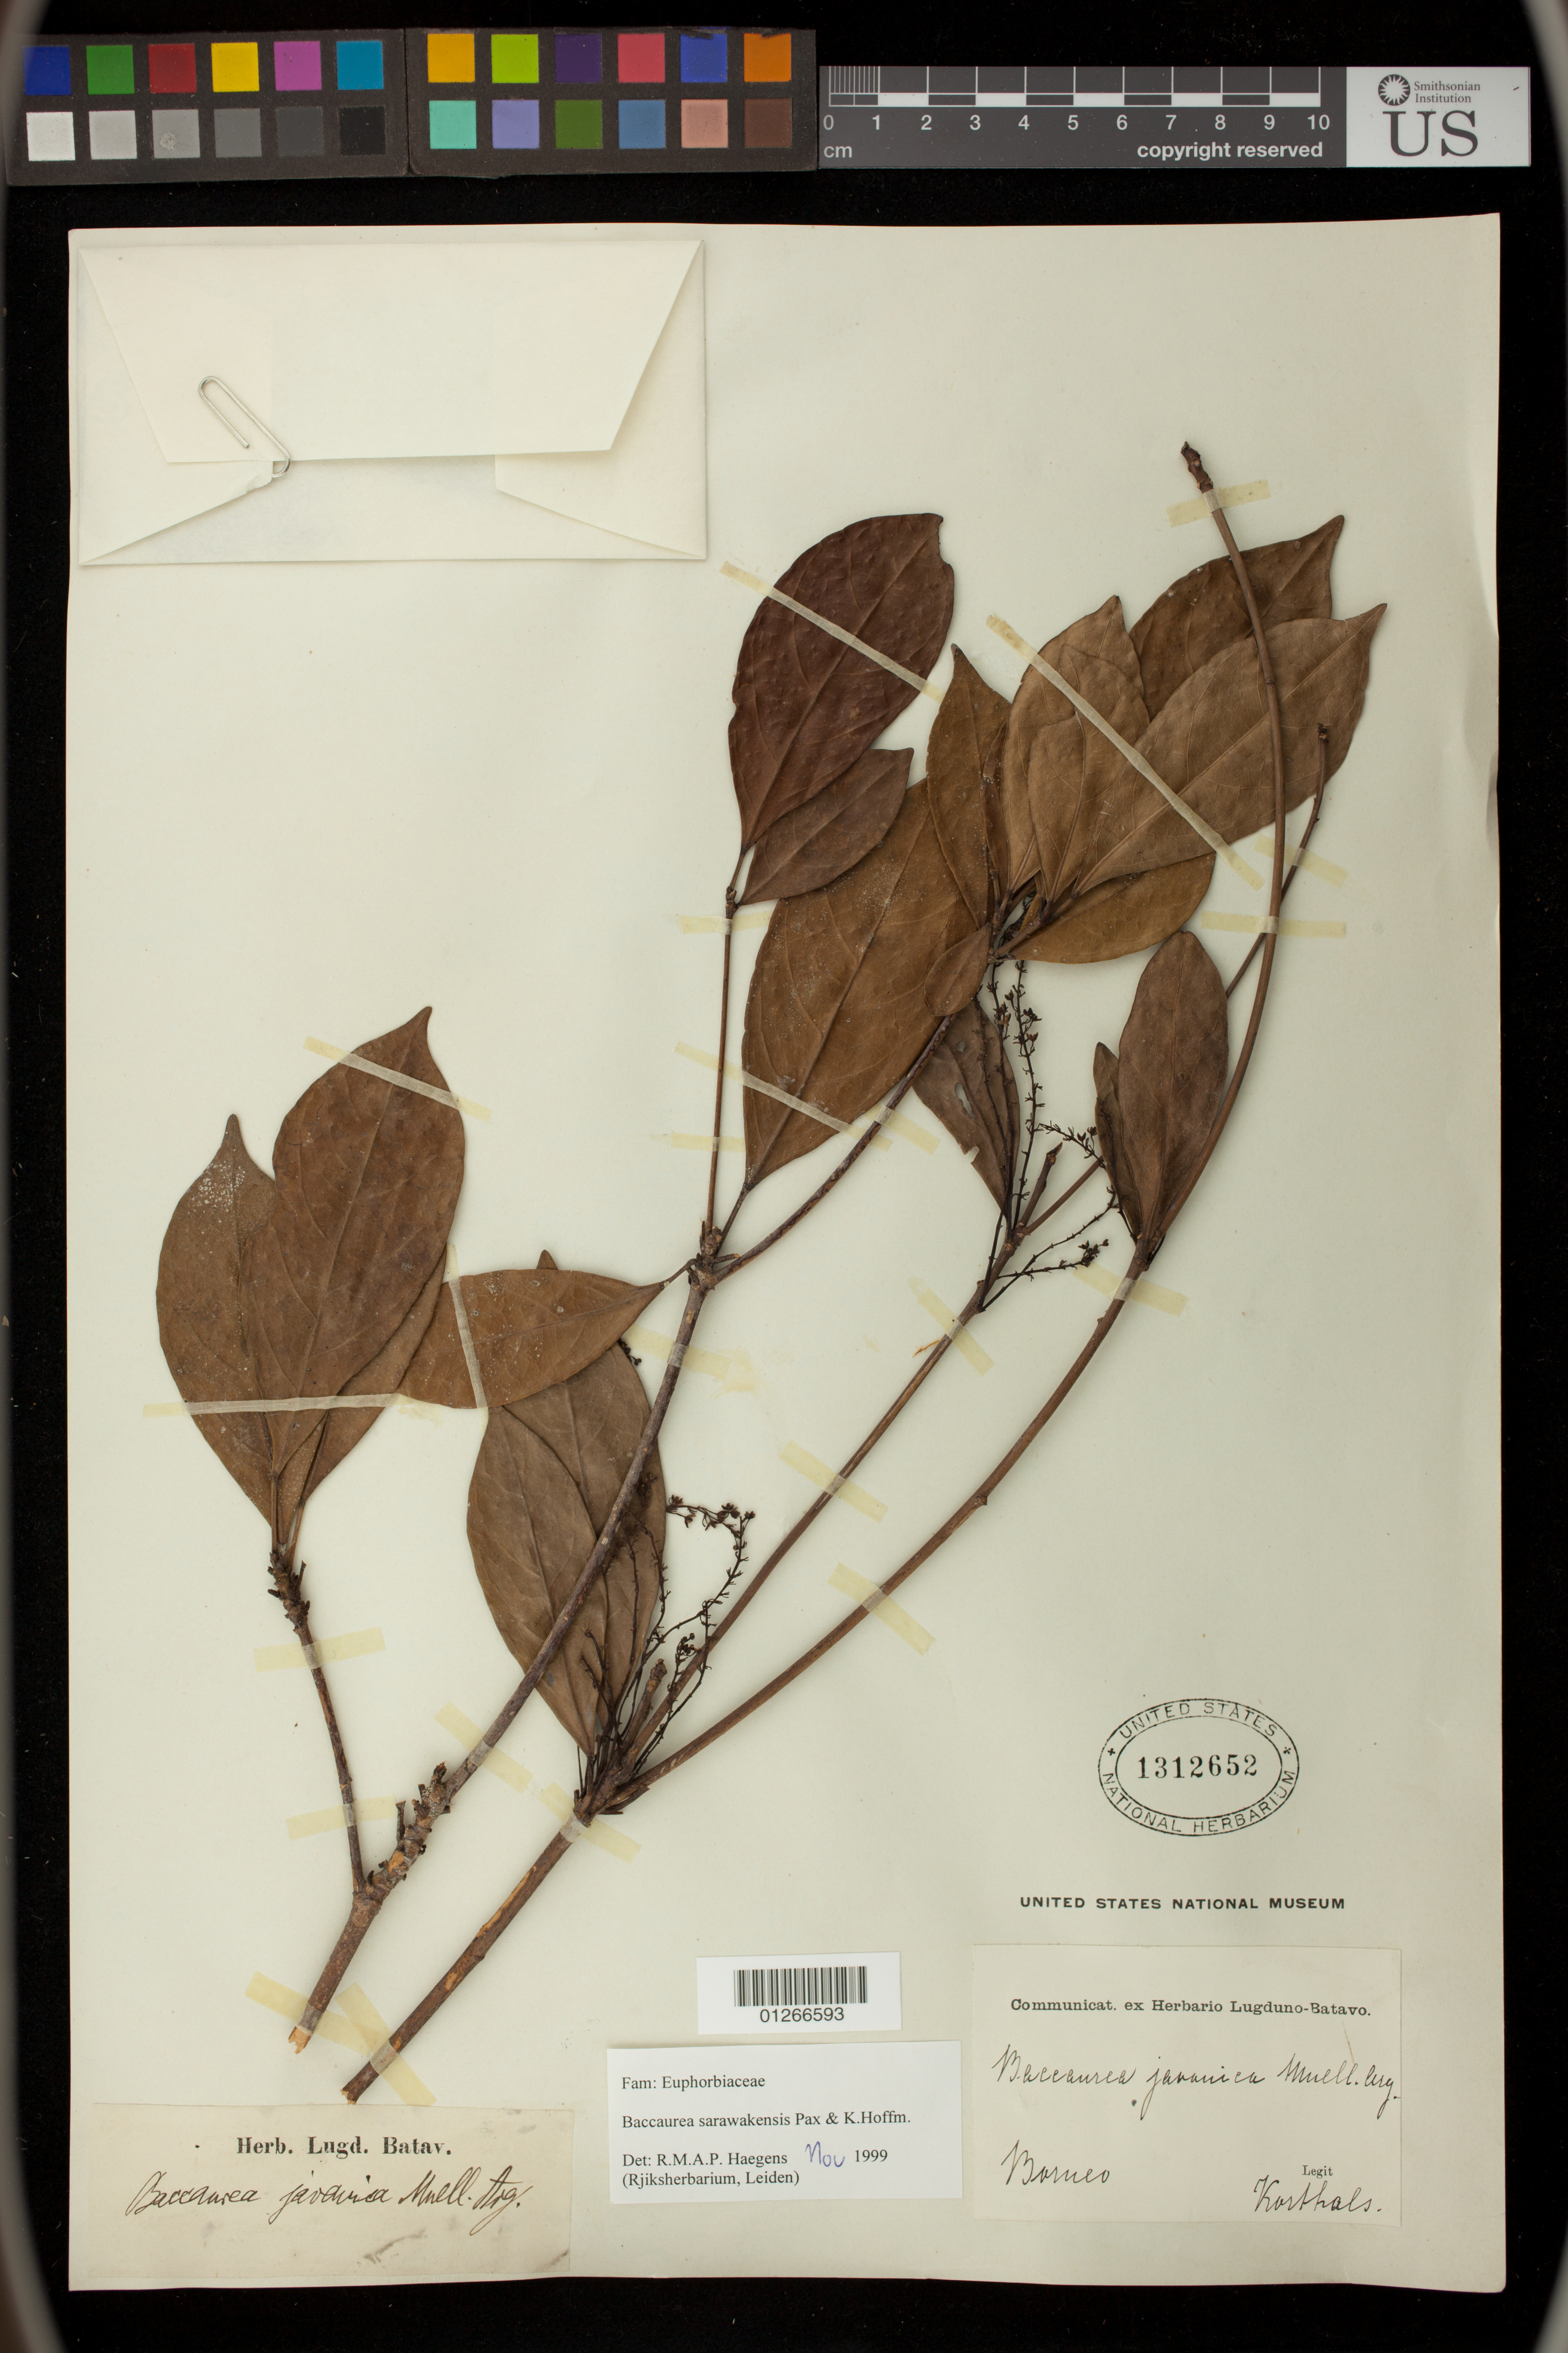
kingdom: Plantae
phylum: Tracheophyta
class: Magnoliopsida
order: Malpighiales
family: Phyllanthaceae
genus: Baccaurea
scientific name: Baccaurea sarawakensis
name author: Pax & K. Hoffm.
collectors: P. W. Korthals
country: Malaysia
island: Borneo